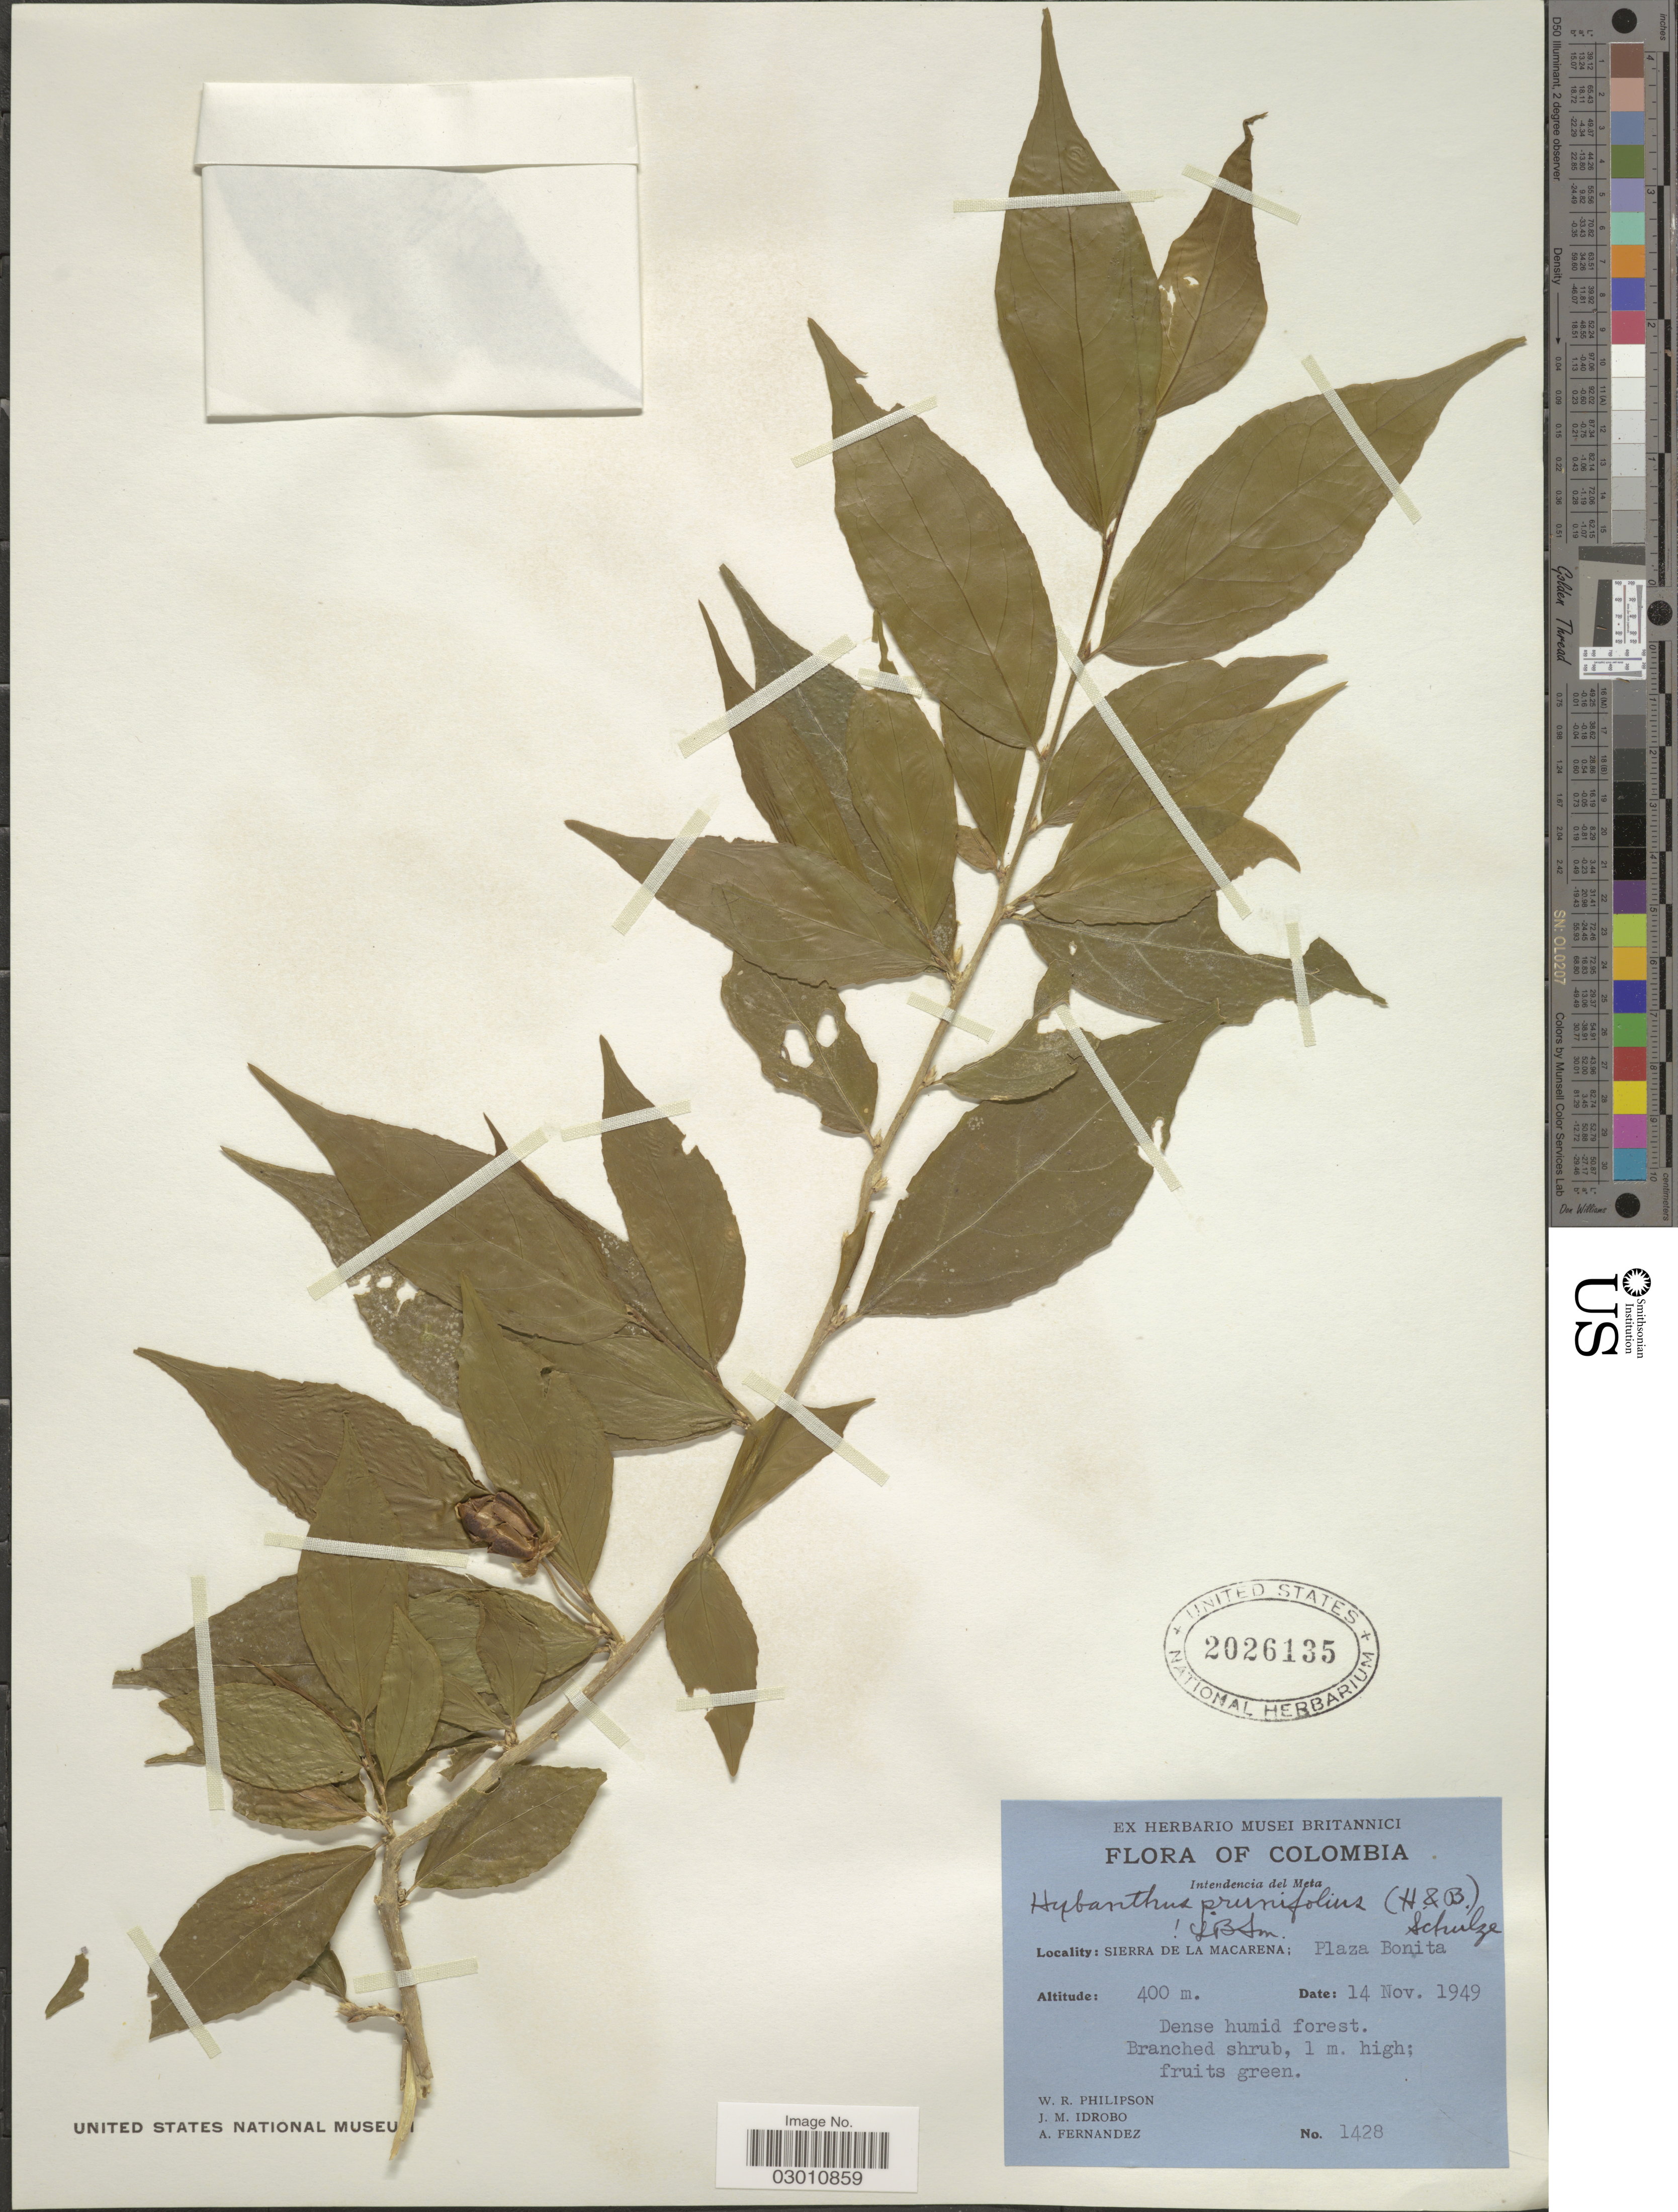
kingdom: Plantae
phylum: Tracheophyta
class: Magnoliopsida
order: Malpighiales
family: Violaceae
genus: Pombalia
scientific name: Pombalia prunifolia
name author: (Humb. & Bonpl. ex Willd.) Paula-Souza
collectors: W. R. Philipson, J. M. Idrobo & A. Fernandez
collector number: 1428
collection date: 1949-11-14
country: Colombia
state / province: Meta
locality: Intendencia del Meta. Sierra de La Macarena; Plaza Bonita.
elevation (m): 400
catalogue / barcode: US 2026135